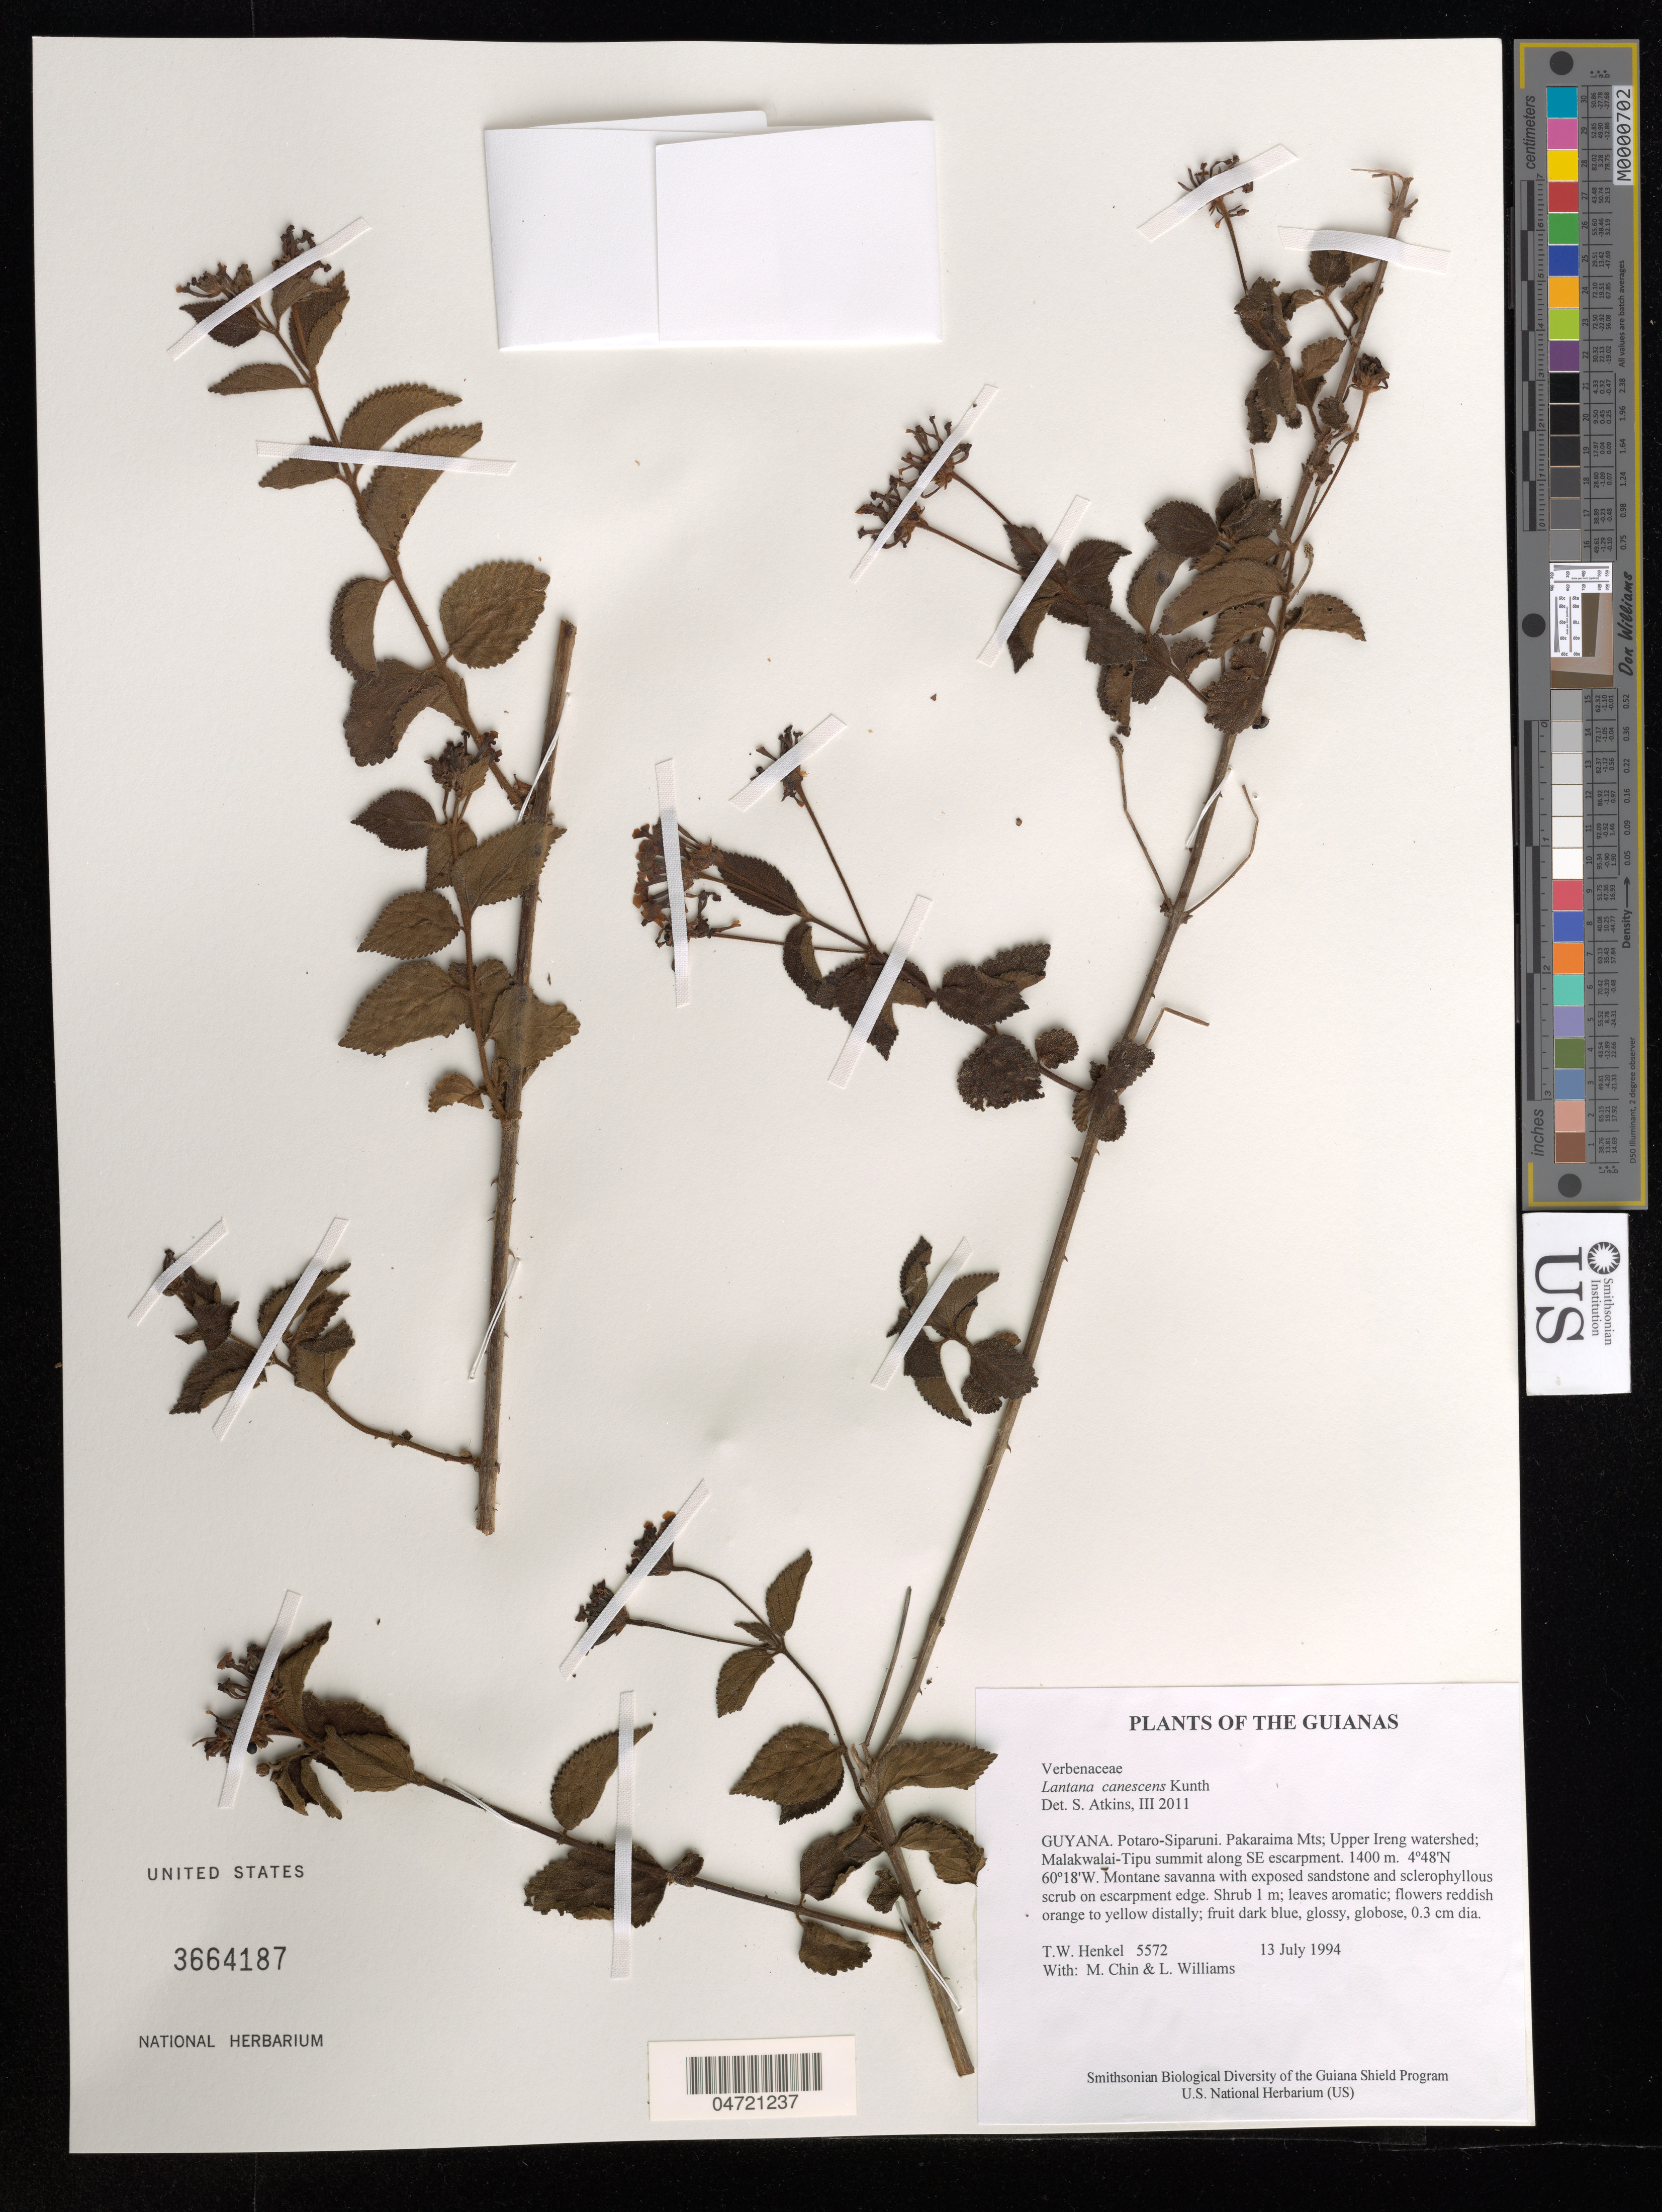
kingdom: Plantae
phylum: Tracheophyta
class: Magnoliopsida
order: Lamiales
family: Verbenaceae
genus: Lantana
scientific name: Lantana canescens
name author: Kunth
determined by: Atkins, S.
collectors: T. Henkel, M. Chin & L. Williams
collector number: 5572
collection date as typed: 13 July 1994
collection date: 1994-07-13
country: Guyana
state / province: Potaro-Siparuni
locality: Pakaraima Mts; Upper Ireng watershed; Malakwalai-Tipu summit along SE escarpment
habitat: Montane savanna with exposed sandstone and sclerophyllous scrub on escarpment edge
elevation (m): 1400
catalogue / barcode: US 3664187